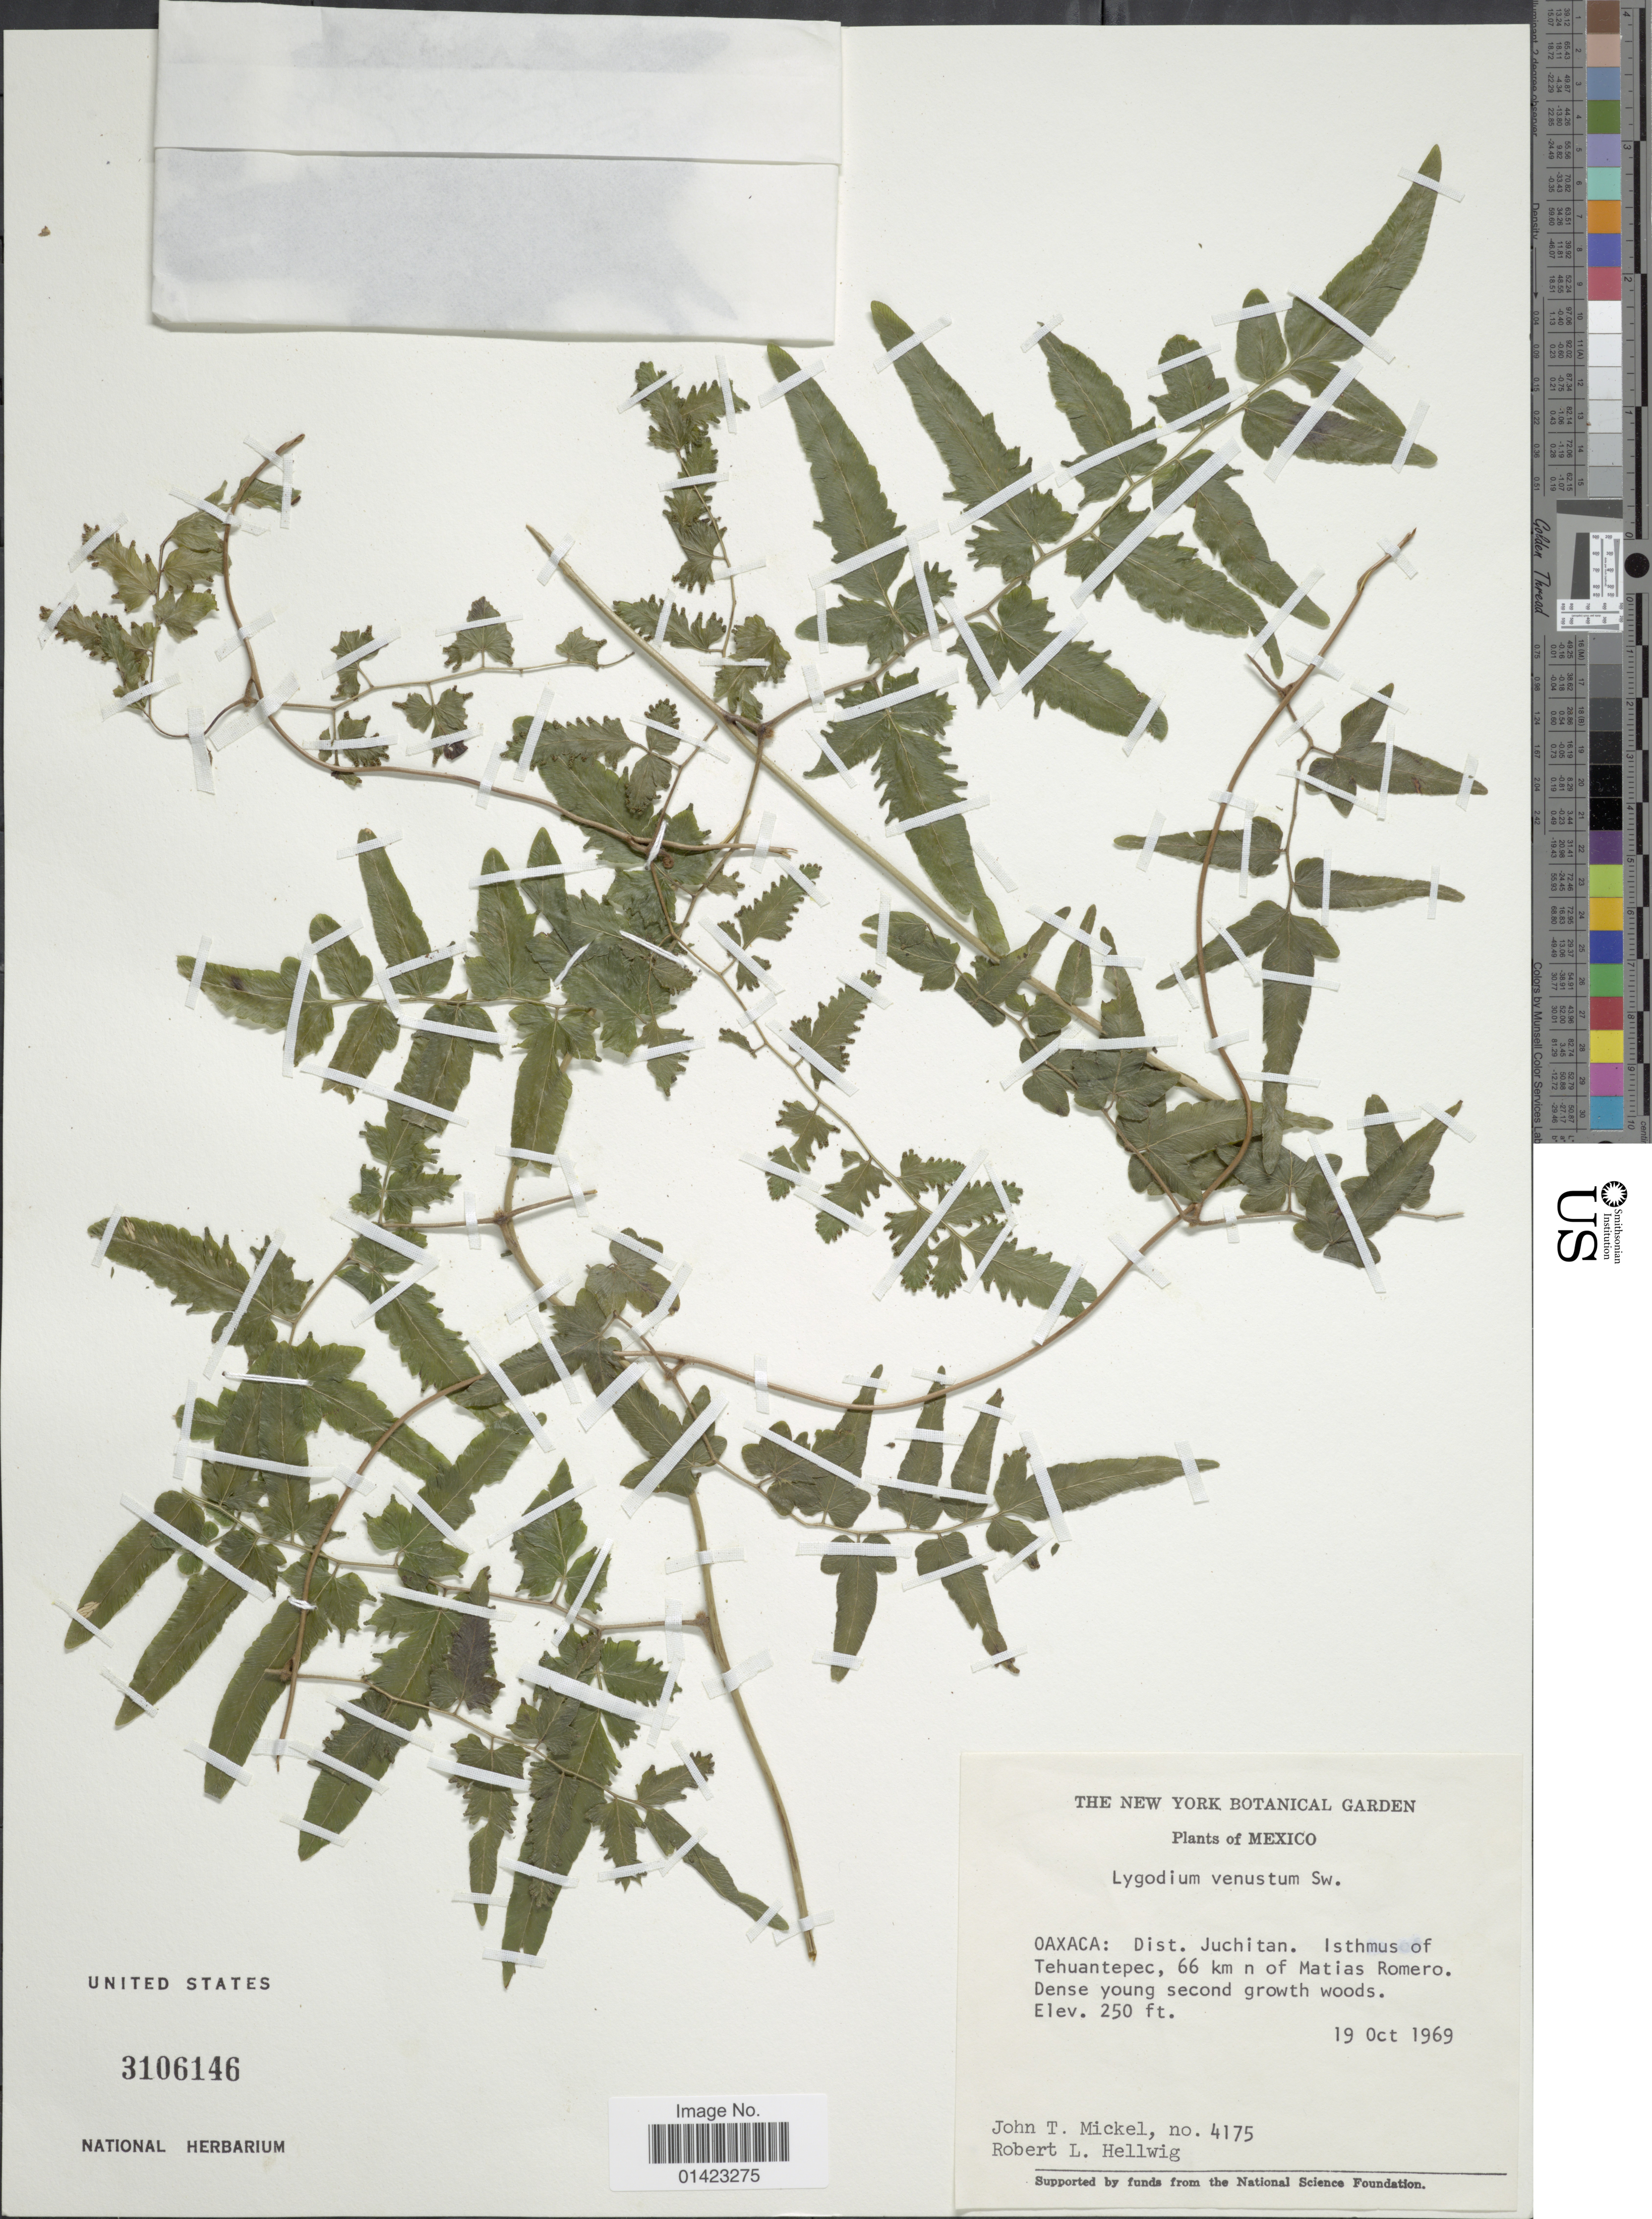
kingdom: Plantae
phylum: Tracheophyta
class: Polypodiopsida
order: Schizaeales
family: Lygodiaceae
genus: Lygodium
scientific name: Lygodium venustum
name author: Sw.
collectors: J. T. Mickel & R. Hellwig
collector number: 4175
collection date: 1969-10-19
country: Mexico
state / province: Oaxaca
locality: Oaxaca: Dist. Juchitan, Isthmus of Tehuantepec, 66 km n of Matias Romero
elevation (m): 76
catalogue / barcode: US 3106146